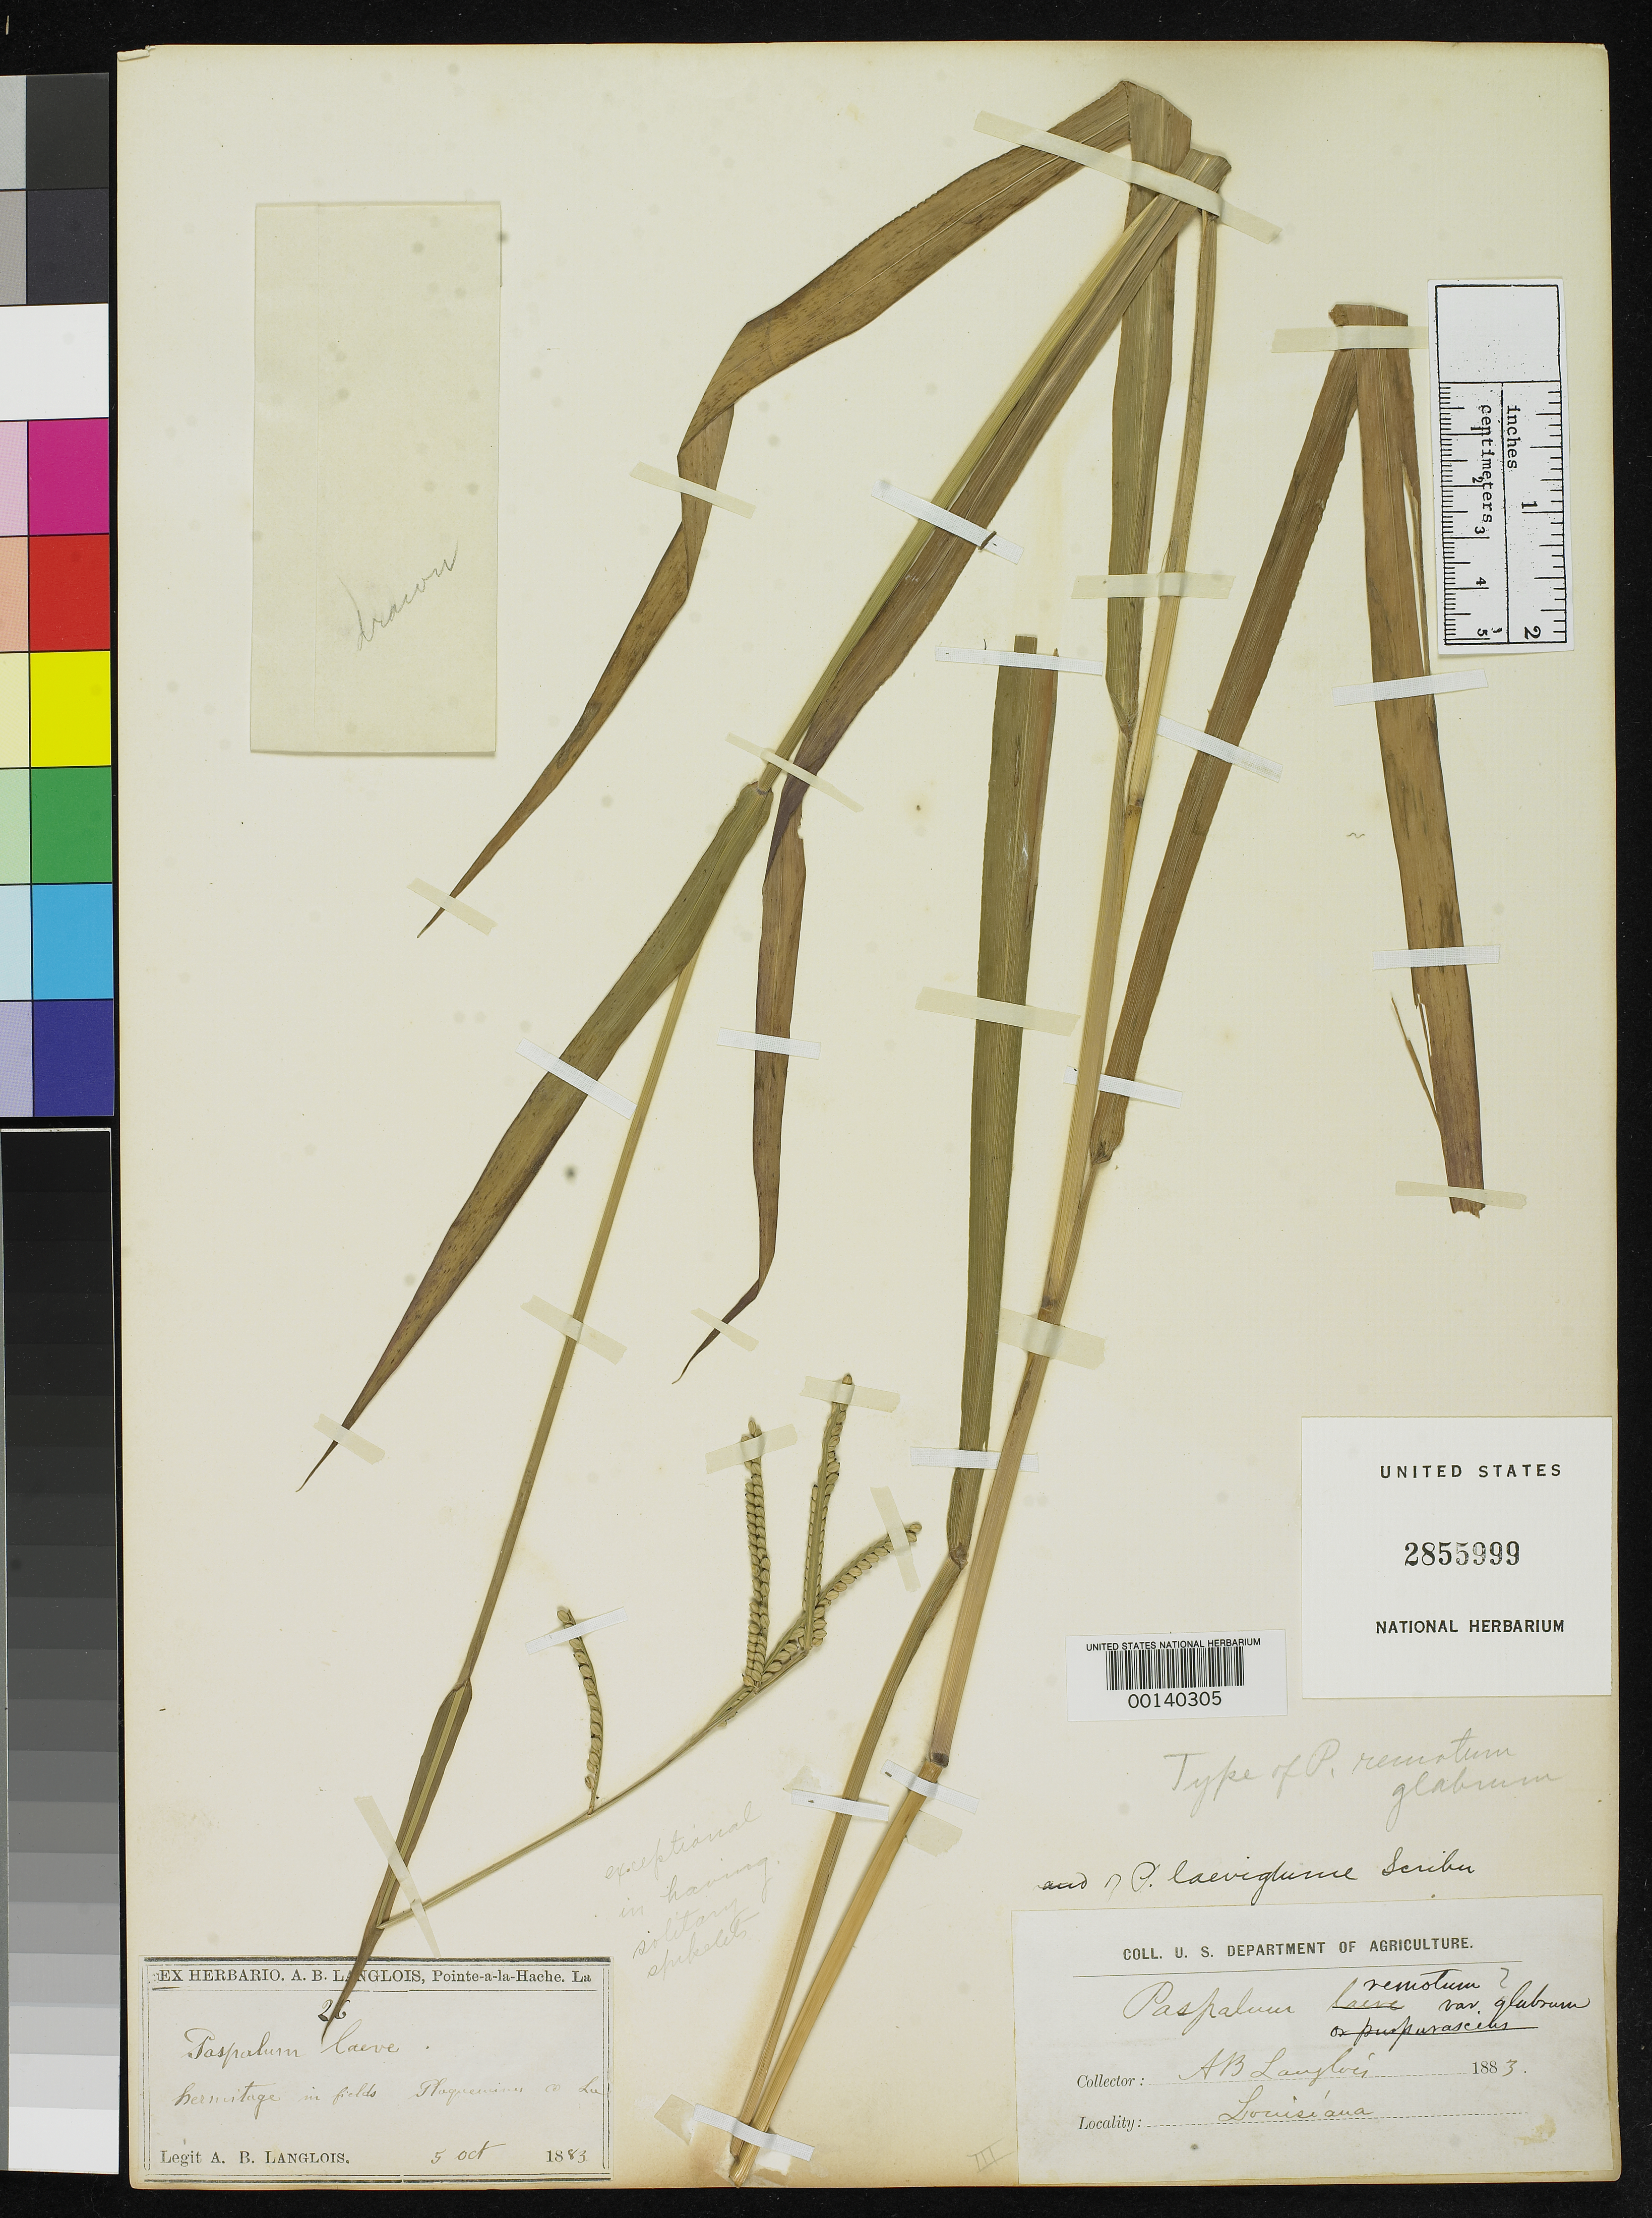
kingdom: Plantae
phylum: Tracheophyta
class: Liliopsida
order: Poales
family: Poaceae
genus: Paspalum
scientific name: Paspalum remotum var. glabrum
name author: Vasey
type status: Holotype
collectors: A. B. Langlois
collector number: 26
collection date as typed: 05 Oct 1883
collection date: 1883-10-05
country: United States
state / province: Louisiana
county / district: Plaquemines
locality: Pointe à la Hache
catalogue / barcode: US 2855999